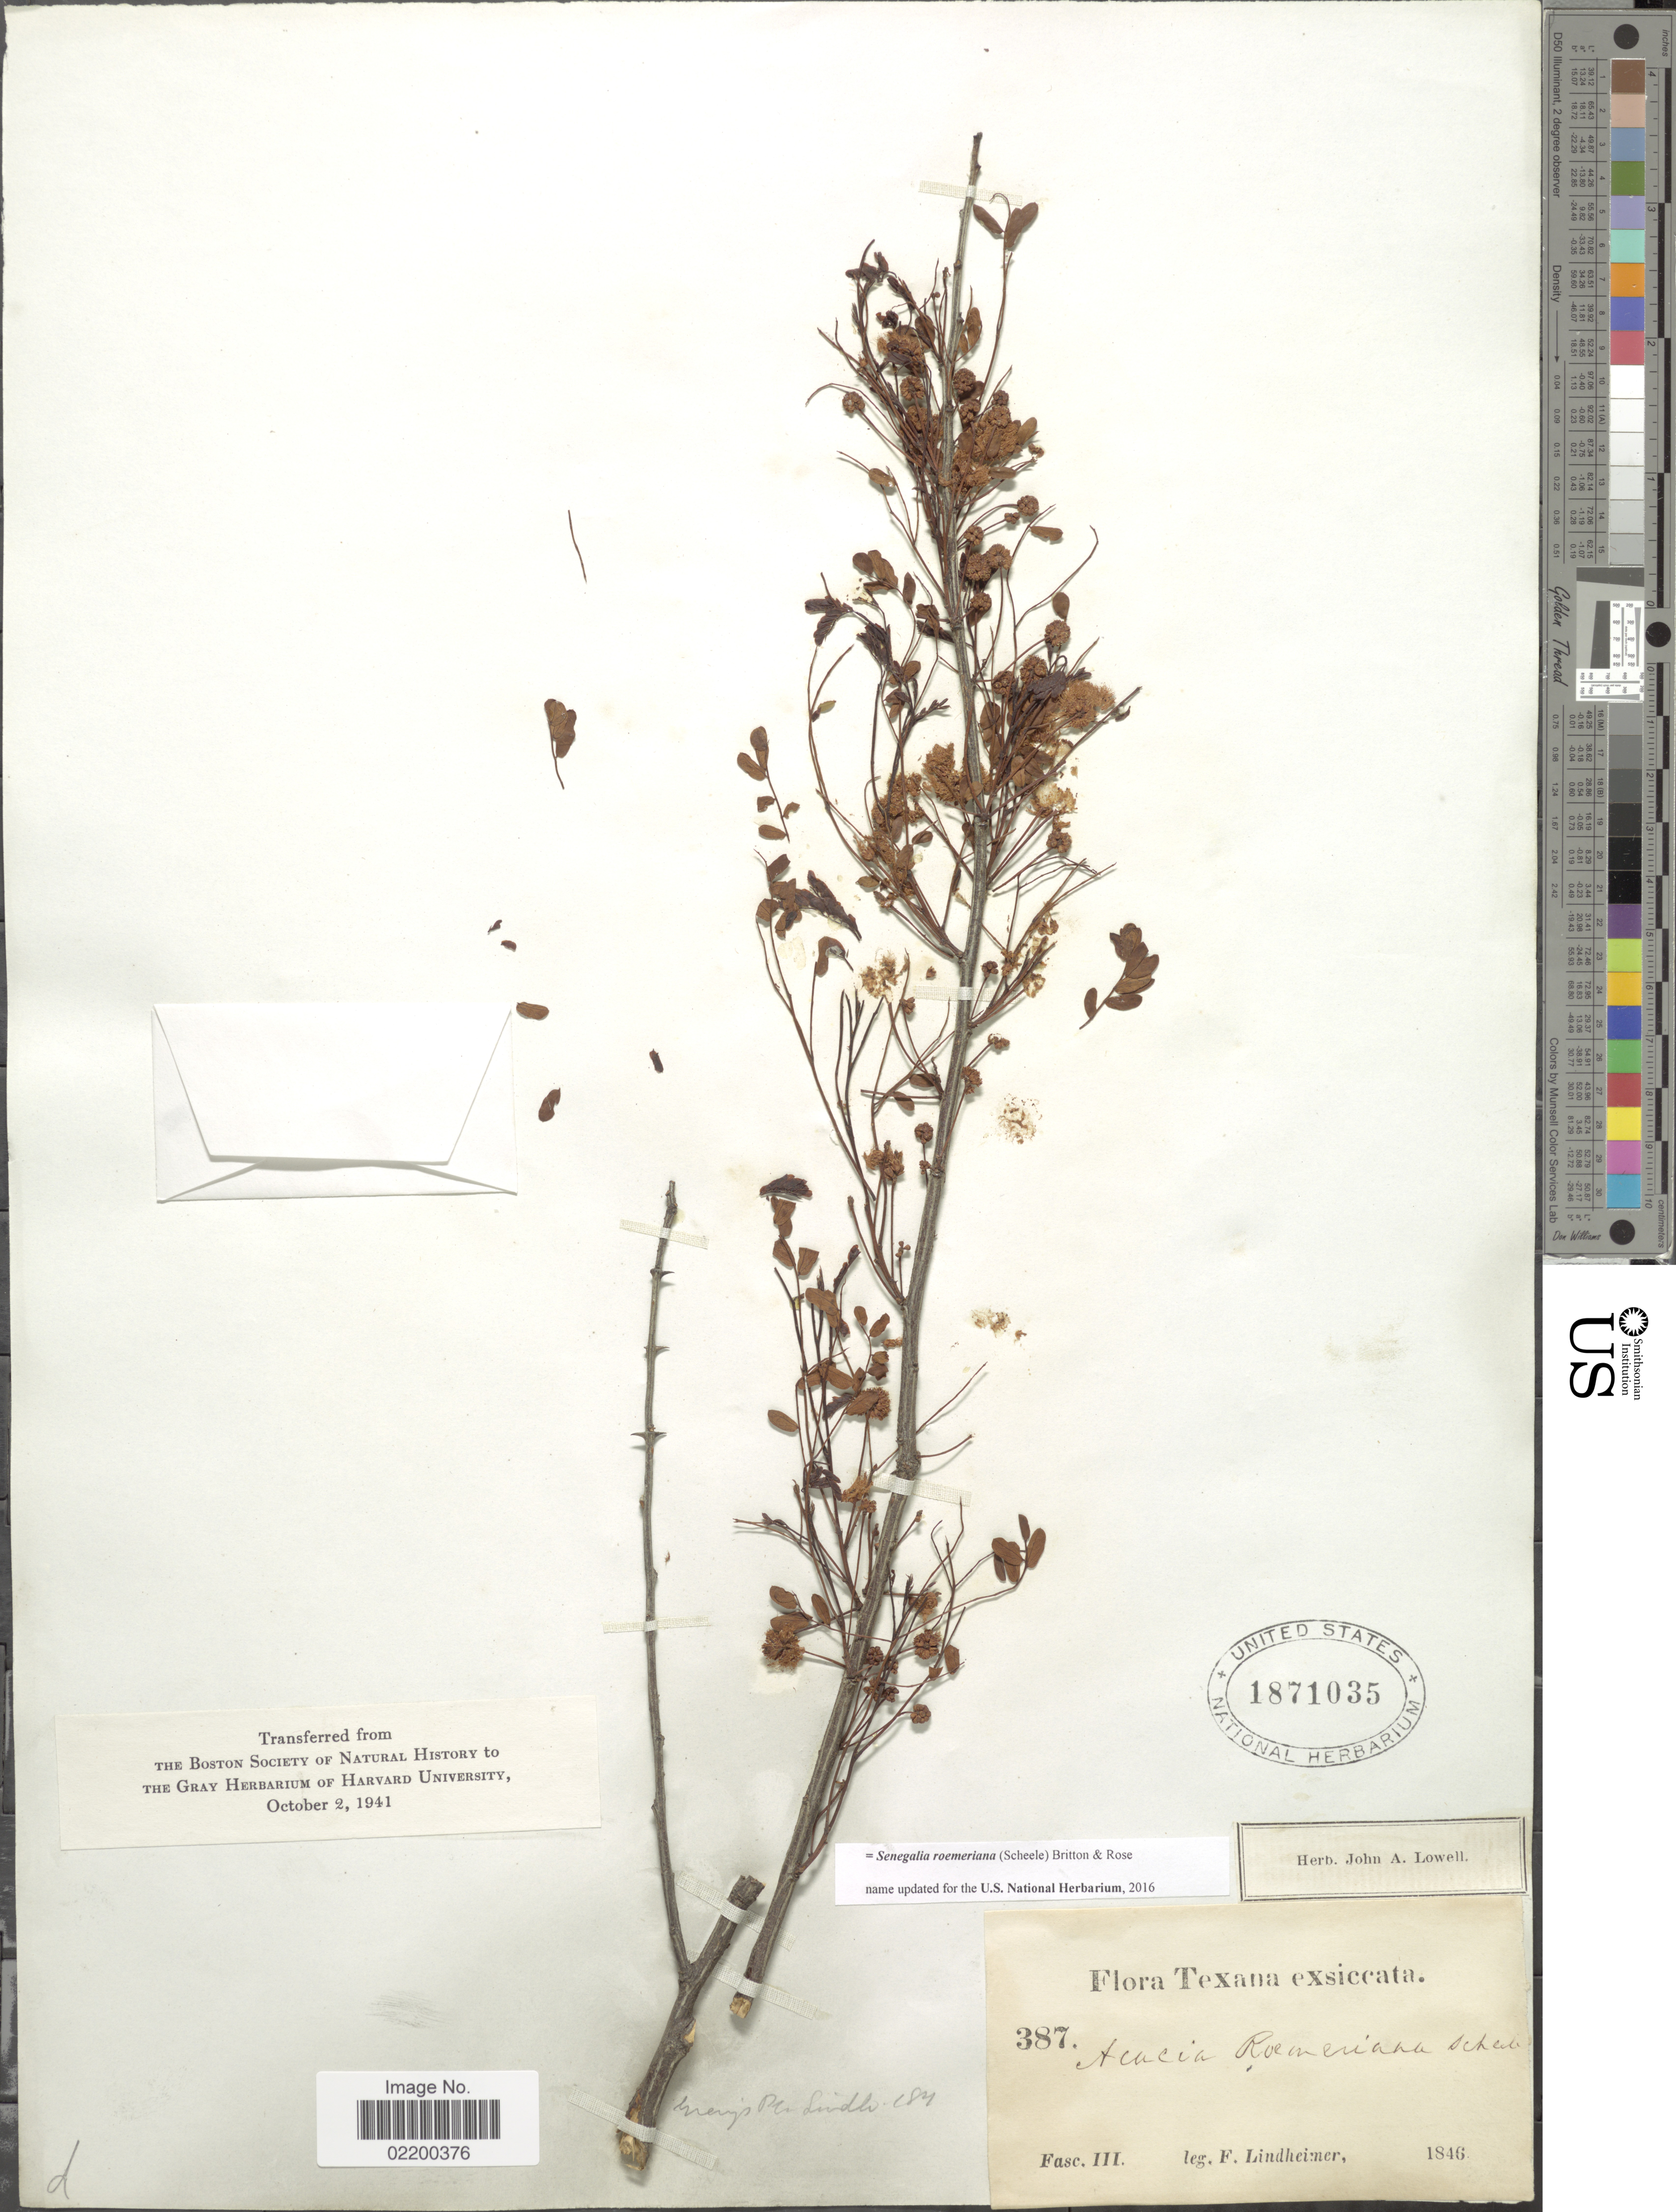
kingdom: Plantae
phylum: Tracheophyta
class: Magnoliopsida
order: Fabales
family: Fabaceae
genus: Senegalia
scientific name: Senegalia roemeriana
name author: (Scheele) Britton & Rose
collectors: F. Lindheimer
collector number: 387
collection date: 1846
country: United States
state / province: Texas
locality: Fasc. III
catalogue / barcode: US 1871035